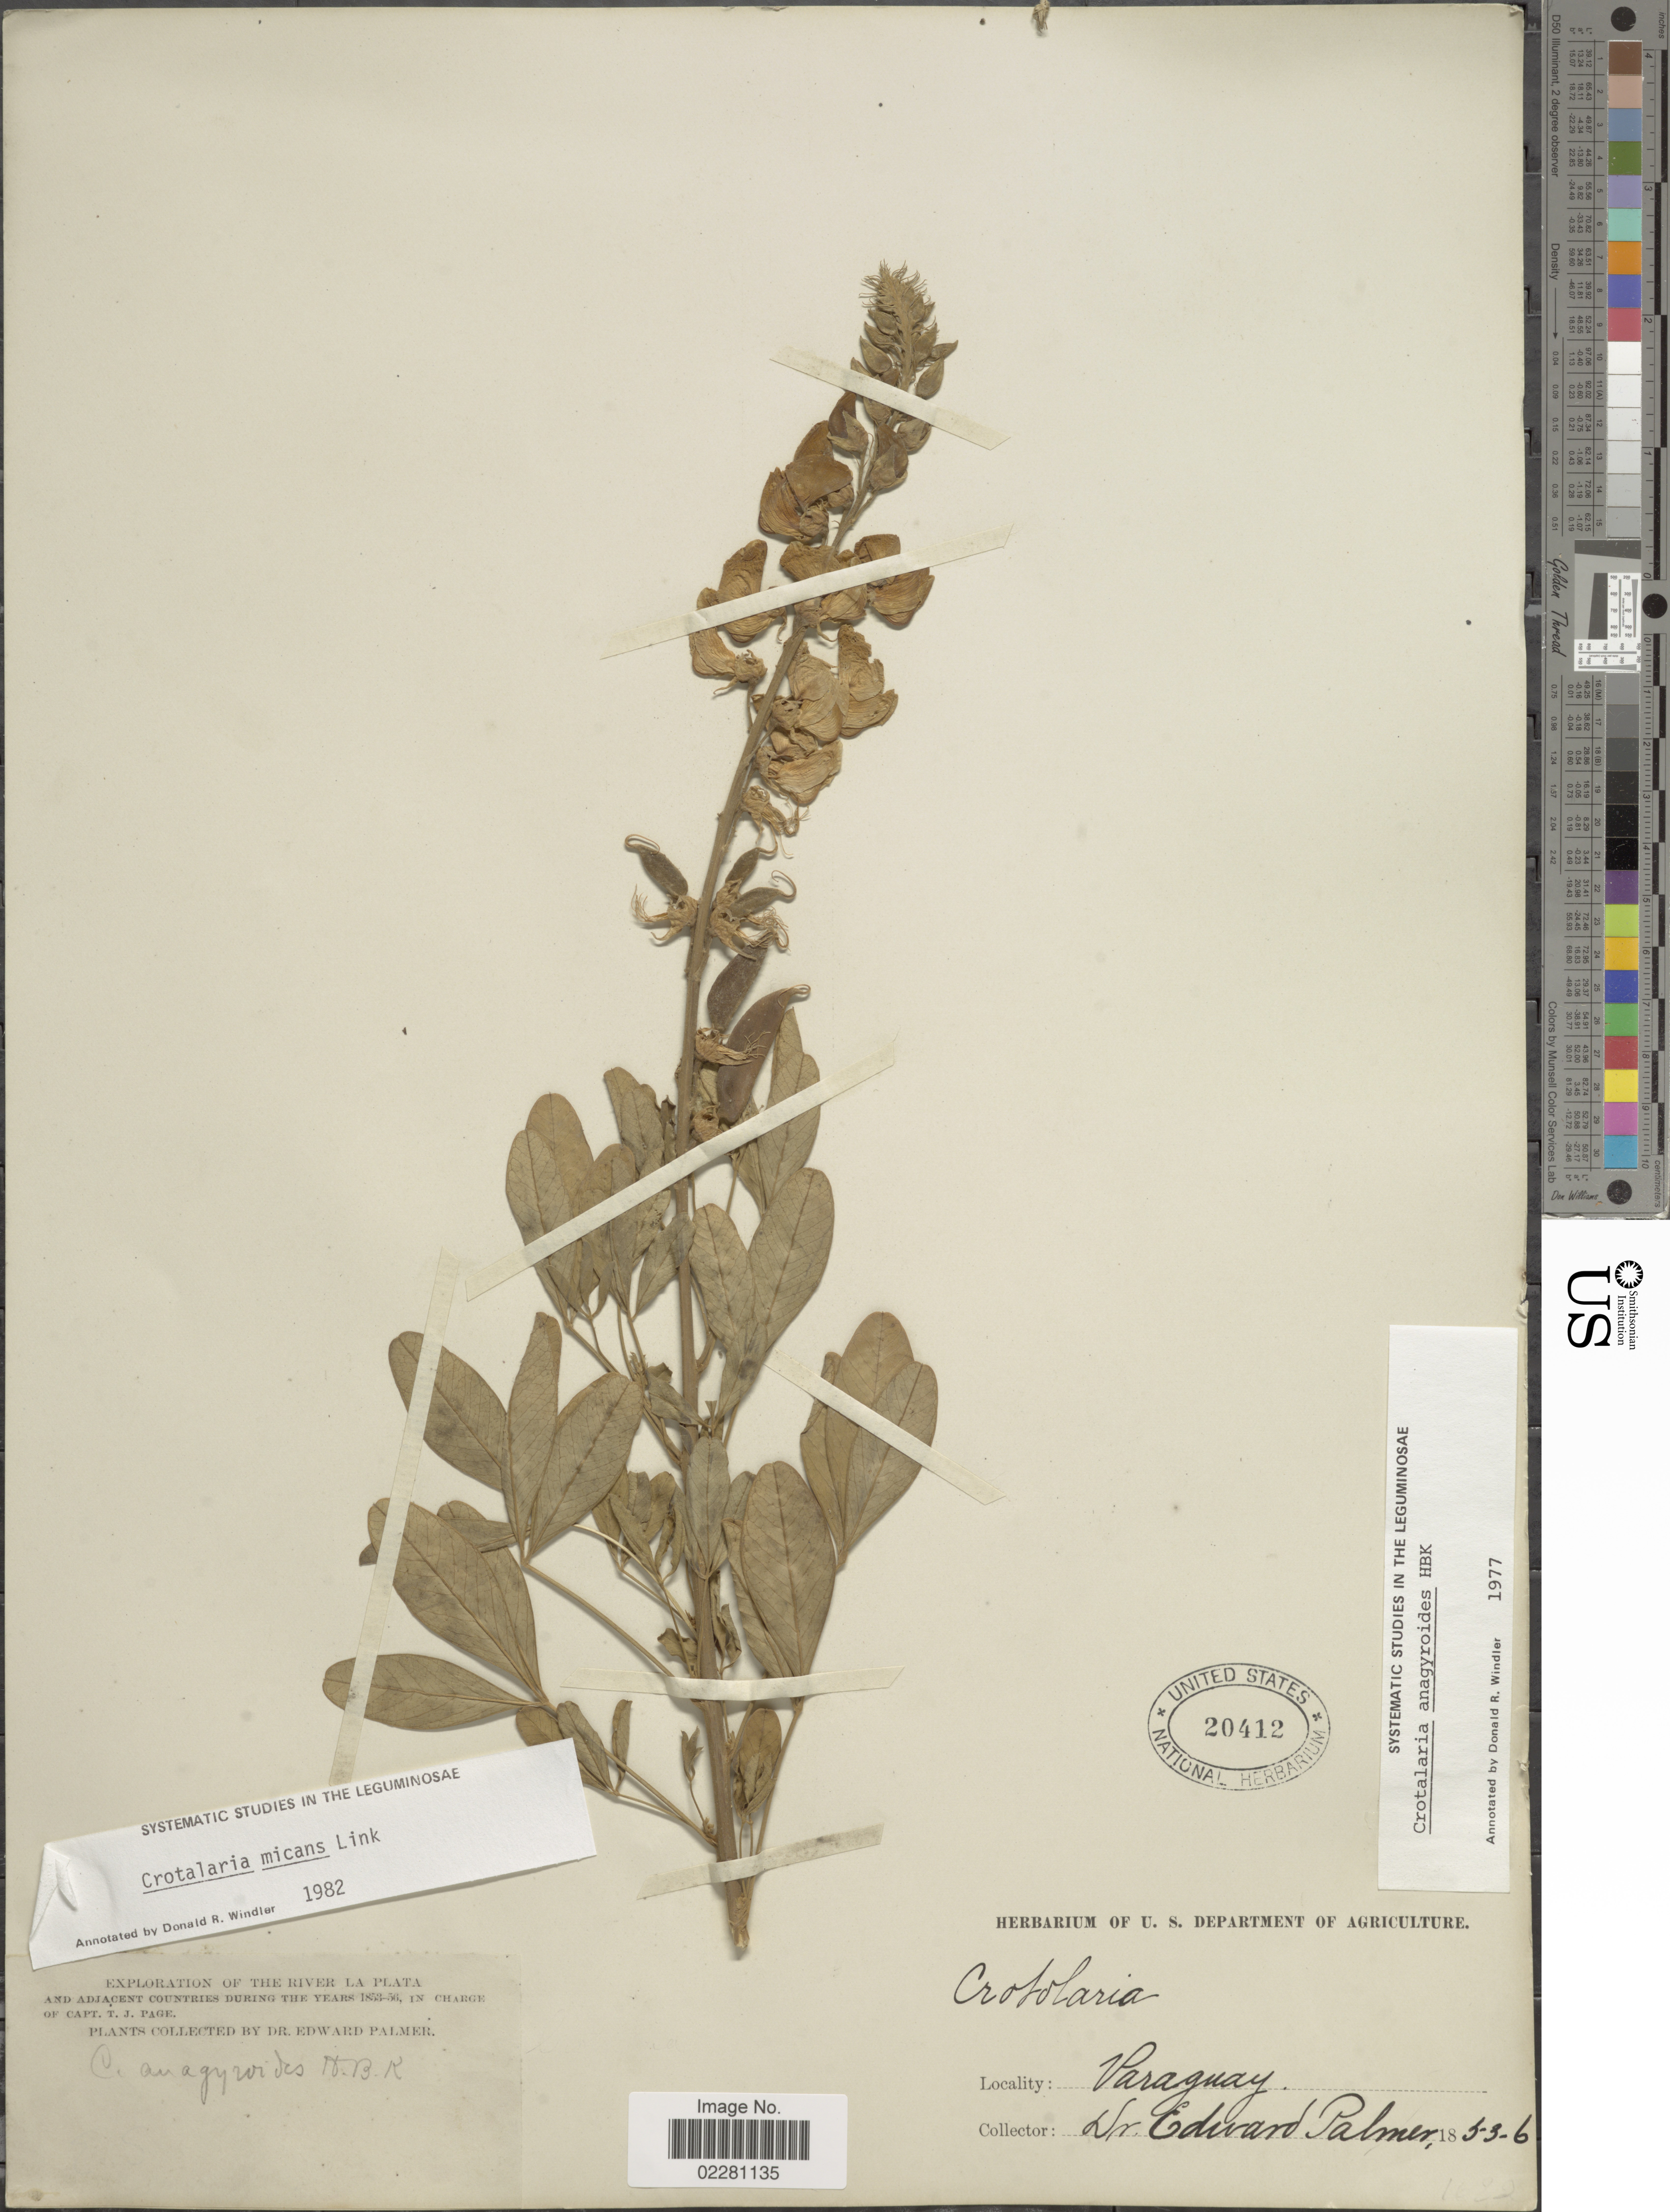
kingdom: Plantae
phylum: Tracheophyta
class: Magnoliopsida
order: Fabales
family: Fabaceae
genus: Crotalaria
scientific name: Crotalaria micans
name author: Link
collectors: E. Palmer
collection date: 1853/1856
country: Paraguay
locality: River La Plata and adjacent countries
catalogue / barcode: US 20412